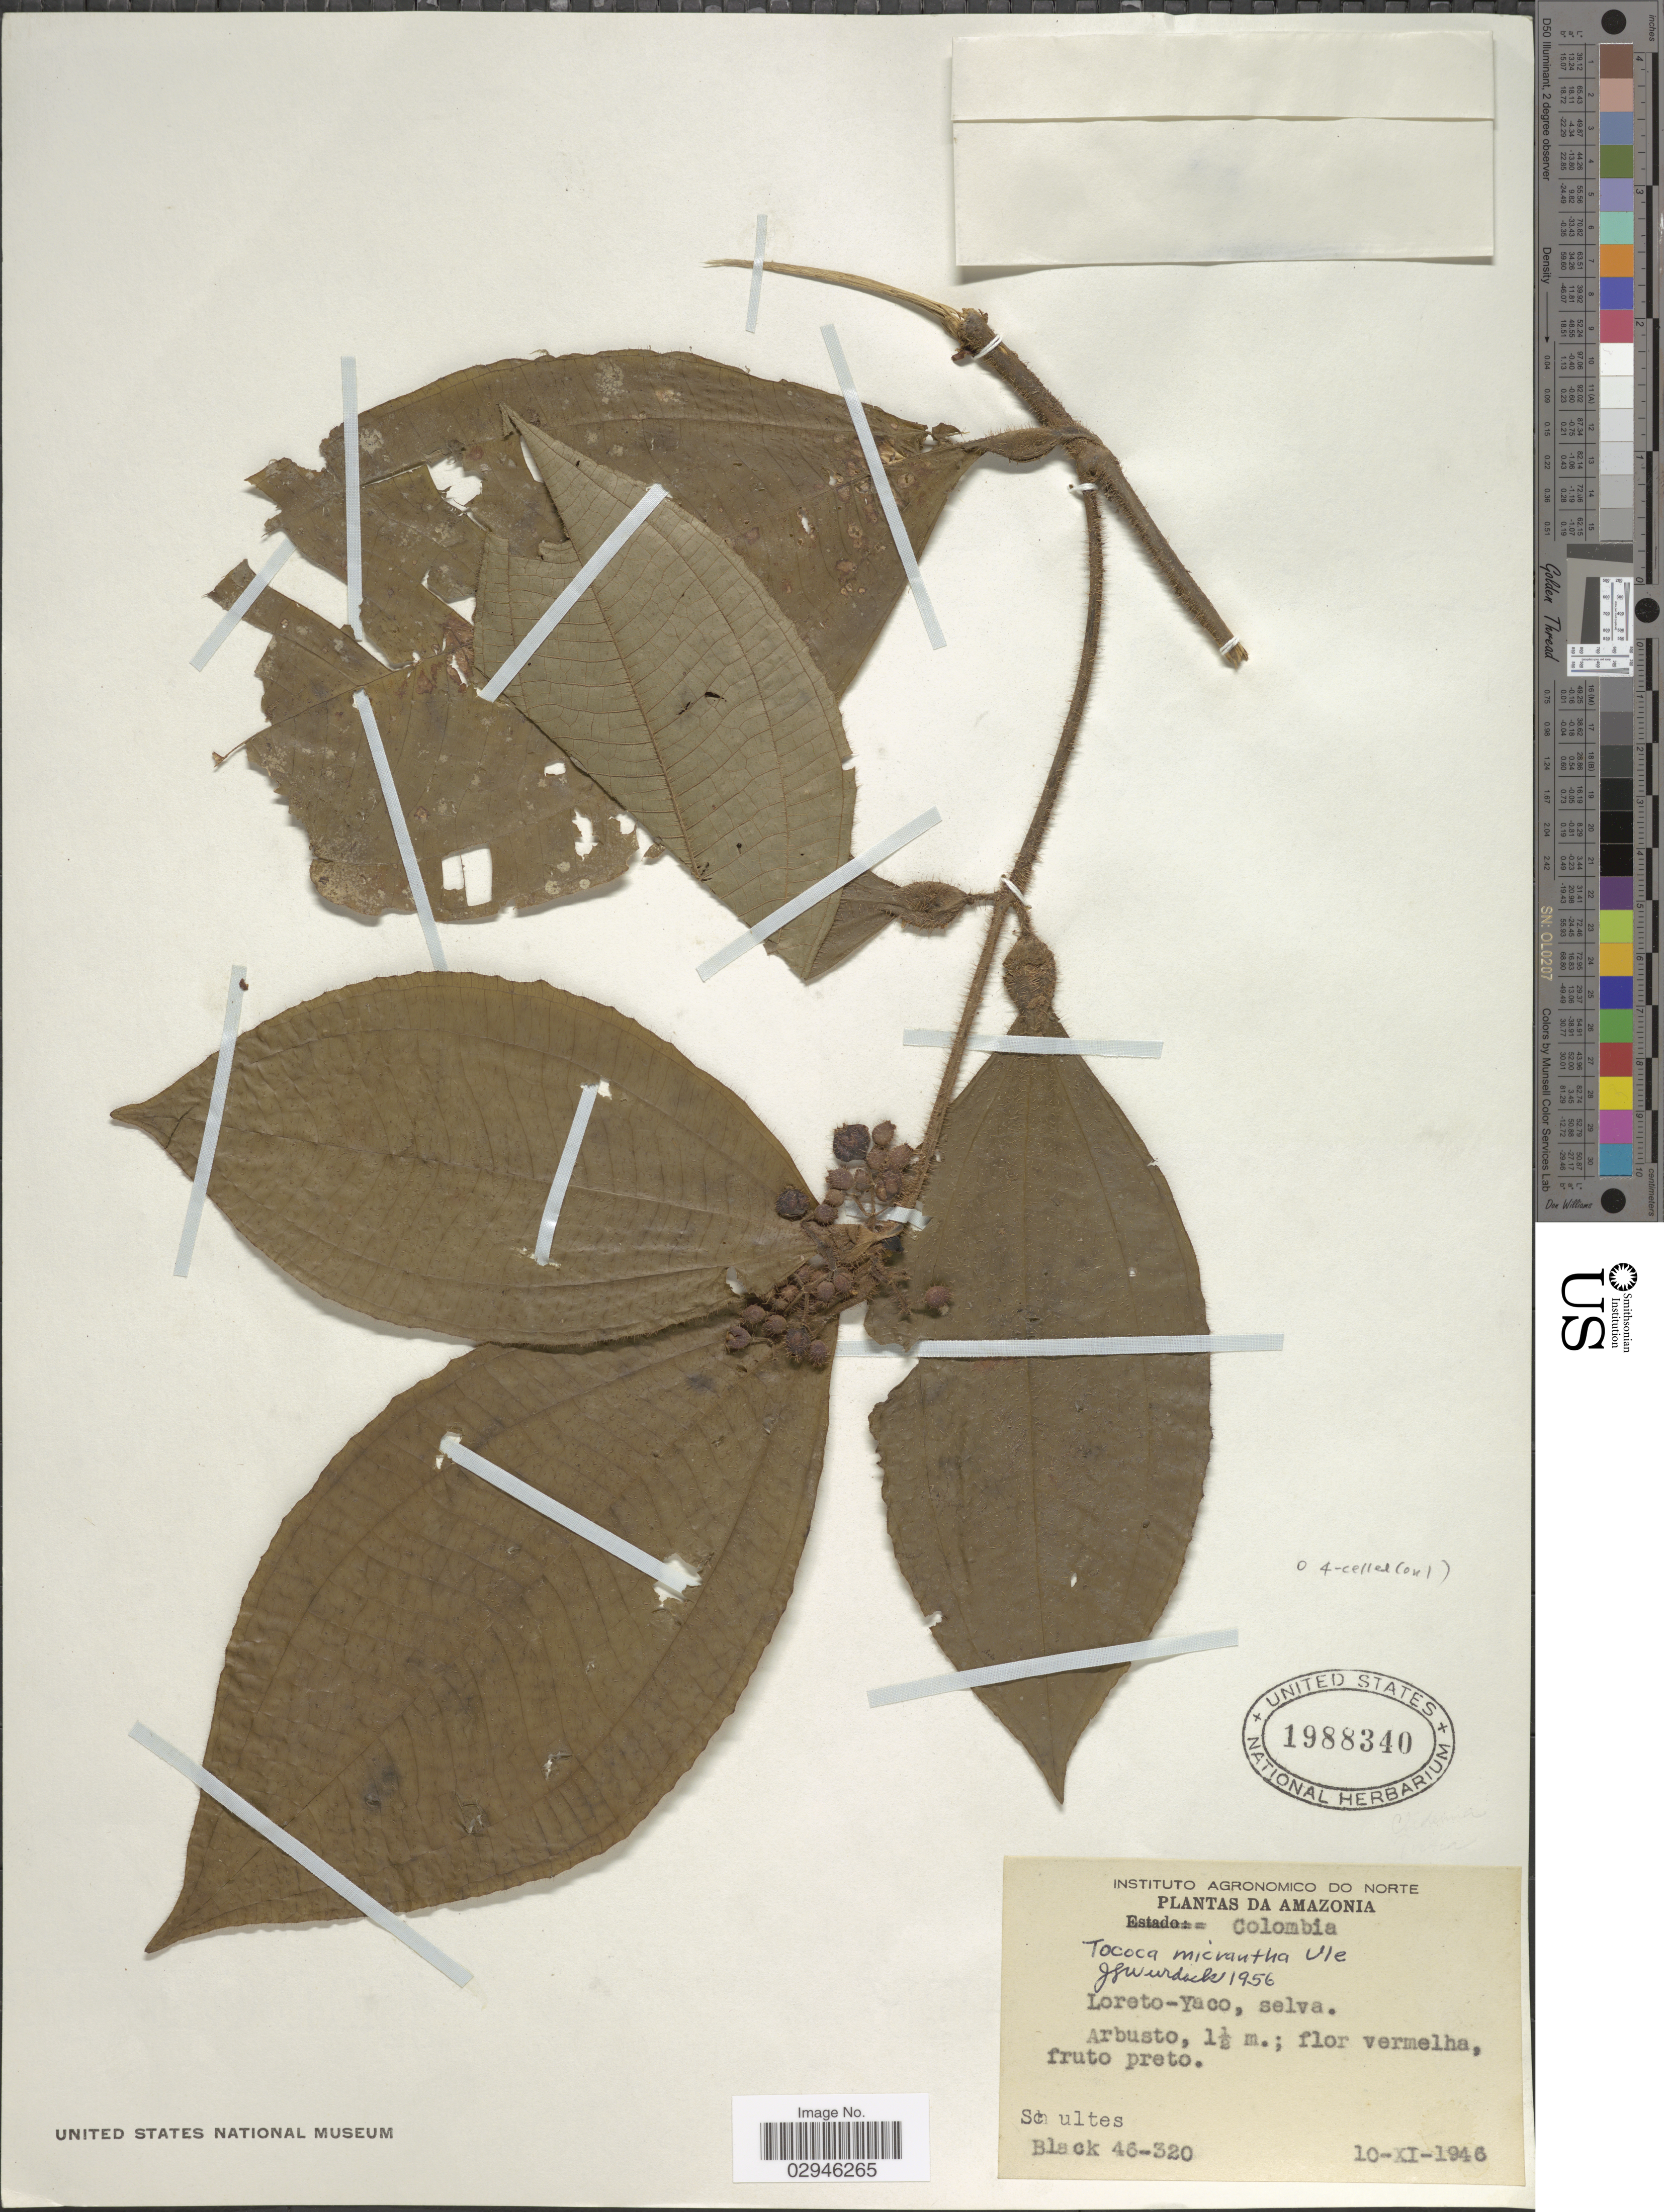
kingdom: Plantae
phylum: Tracheophyta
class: Magnoliopsida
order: Myrtales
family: Melastomataceae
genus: Tococa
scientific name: Tococa caquetana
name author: Sprague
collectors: -- Schultes & -- Black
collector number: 46-320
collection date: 1946-11-10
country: Colombia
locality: Amazonia. Loreto-Yaco, selva.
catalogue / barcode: US 1988340